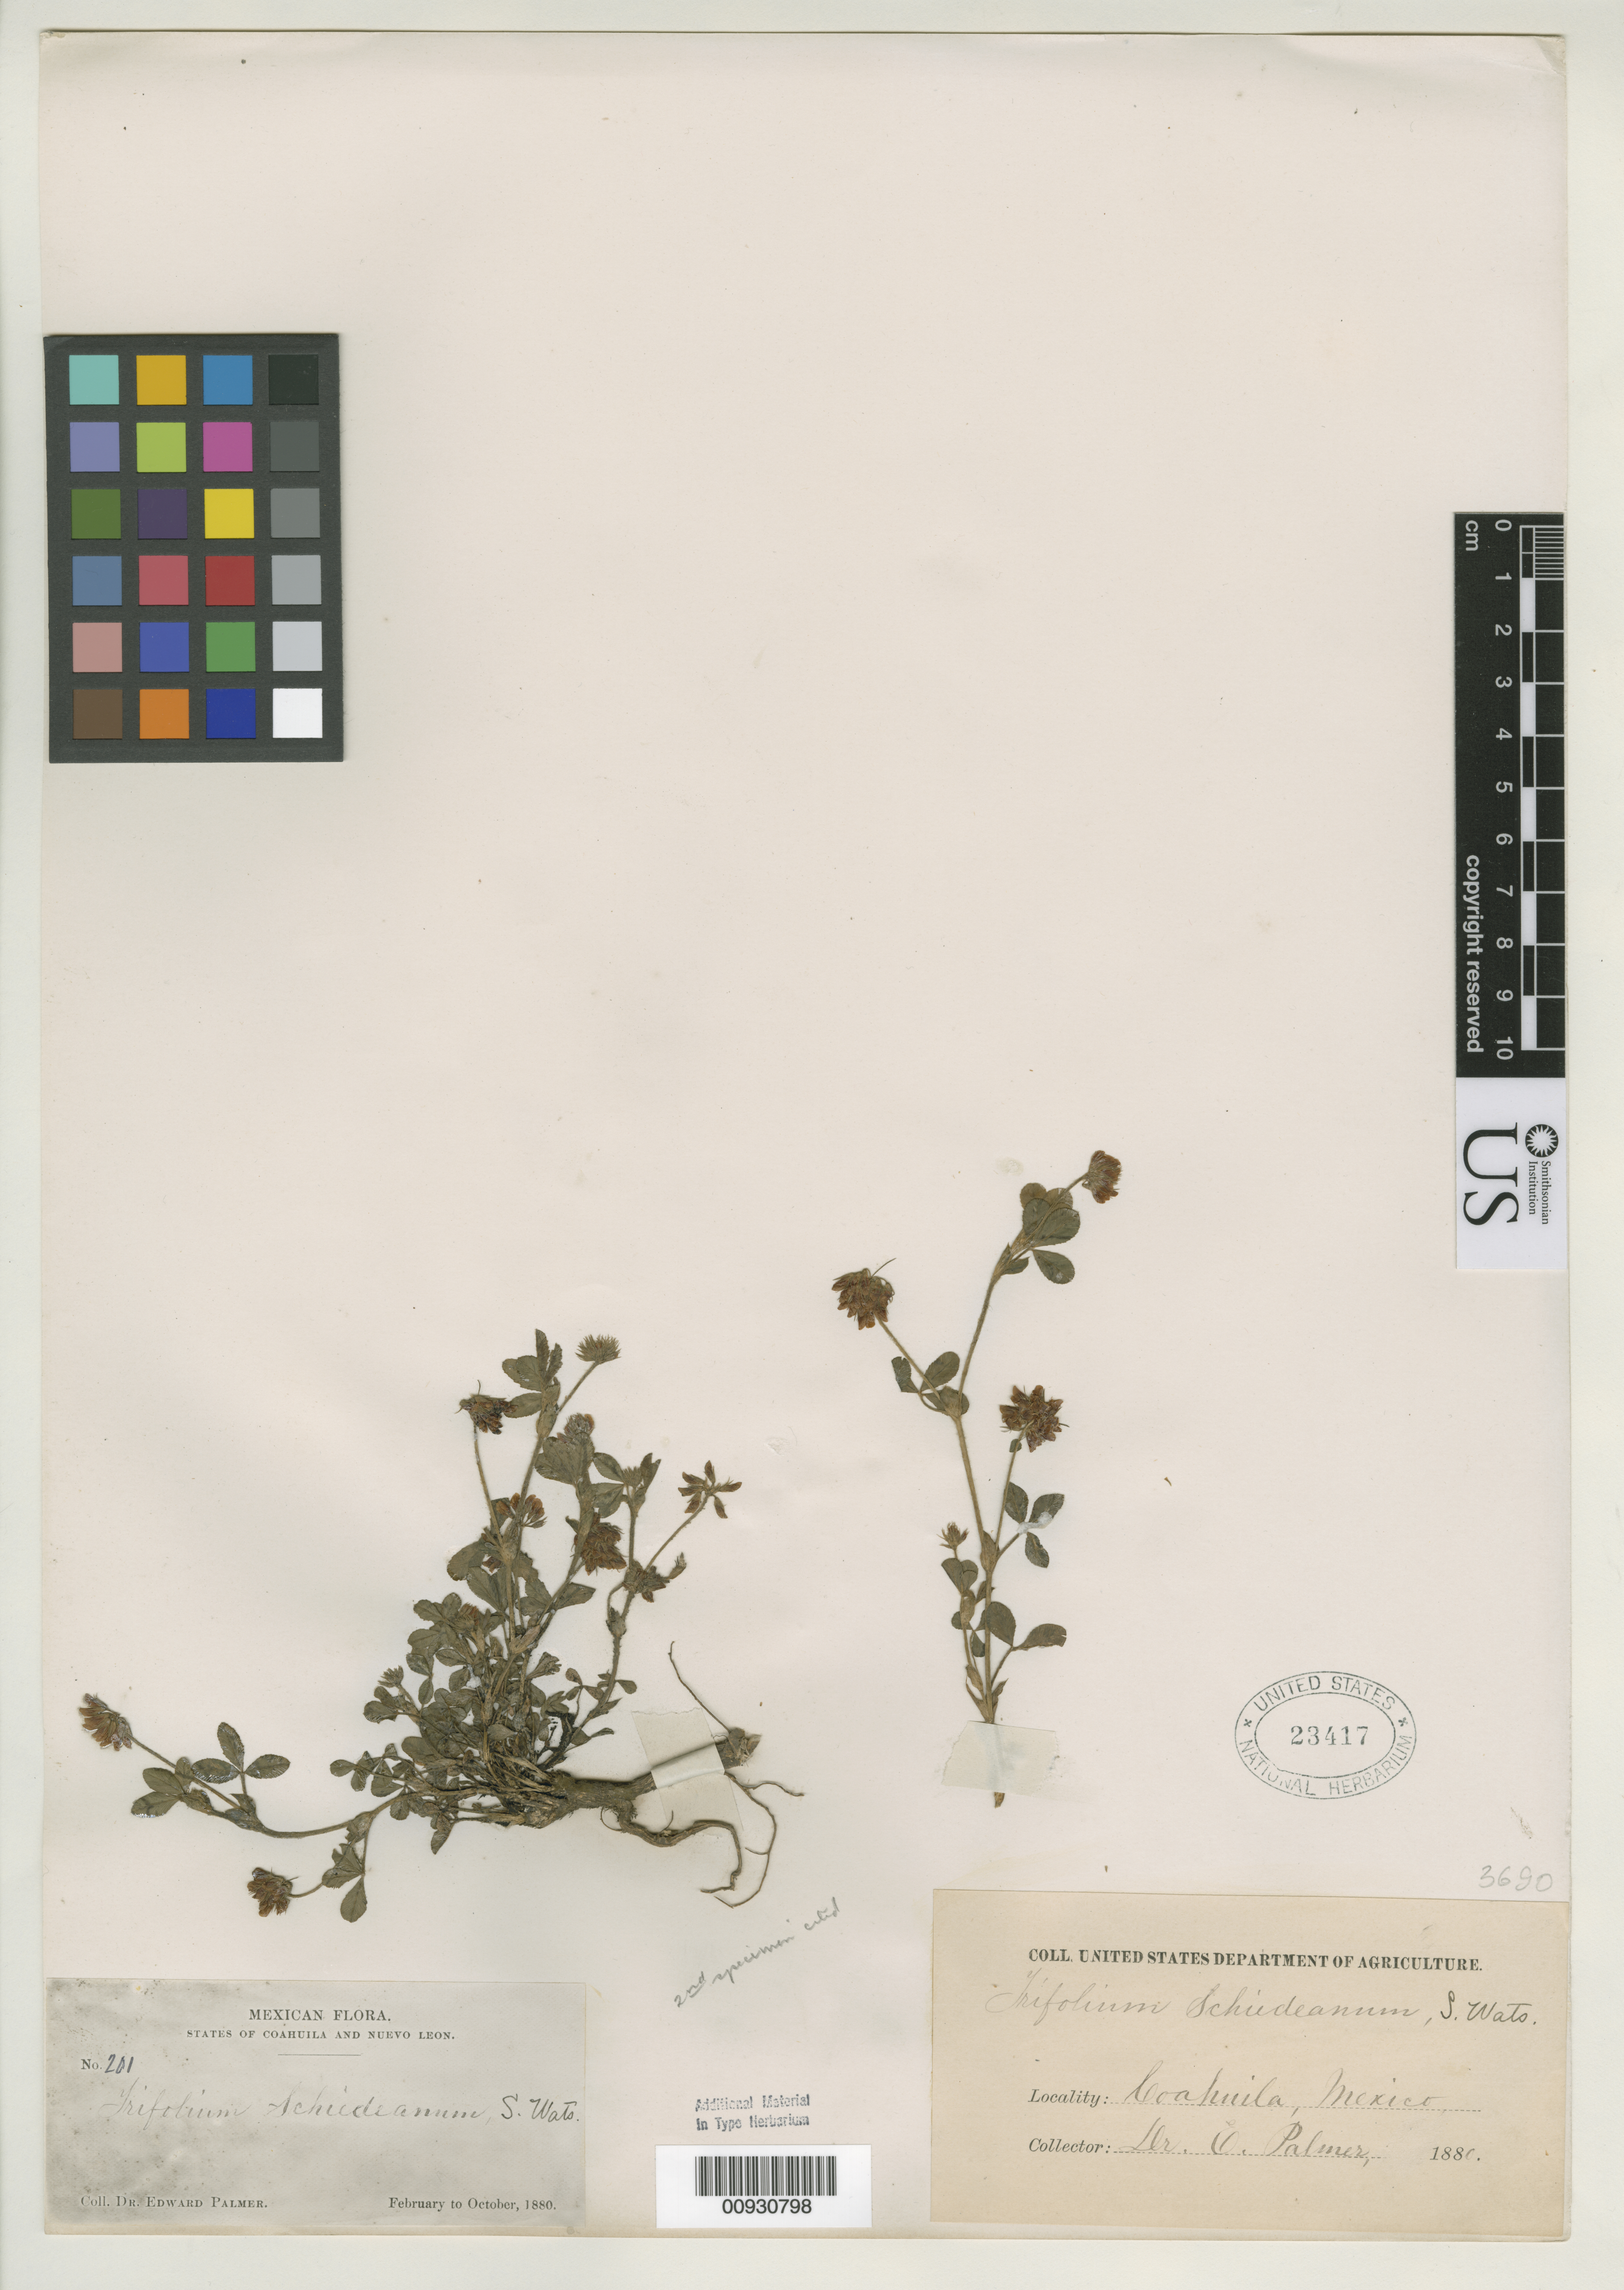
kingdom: Plantae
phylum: Tracheophyta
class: Magnoliopsida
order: Fabales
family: Fabaceae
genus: Trifolium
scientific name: Trifolium schiedeanum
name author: S. Watson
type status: Isosyntype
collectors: E. Palmer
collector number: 201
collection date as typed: Feb 1880 to -- Oct 1880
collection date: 1880-02/1880-10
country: Mexico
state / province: Coahuila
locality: And Nuevo Léon.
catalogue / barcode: US 23417